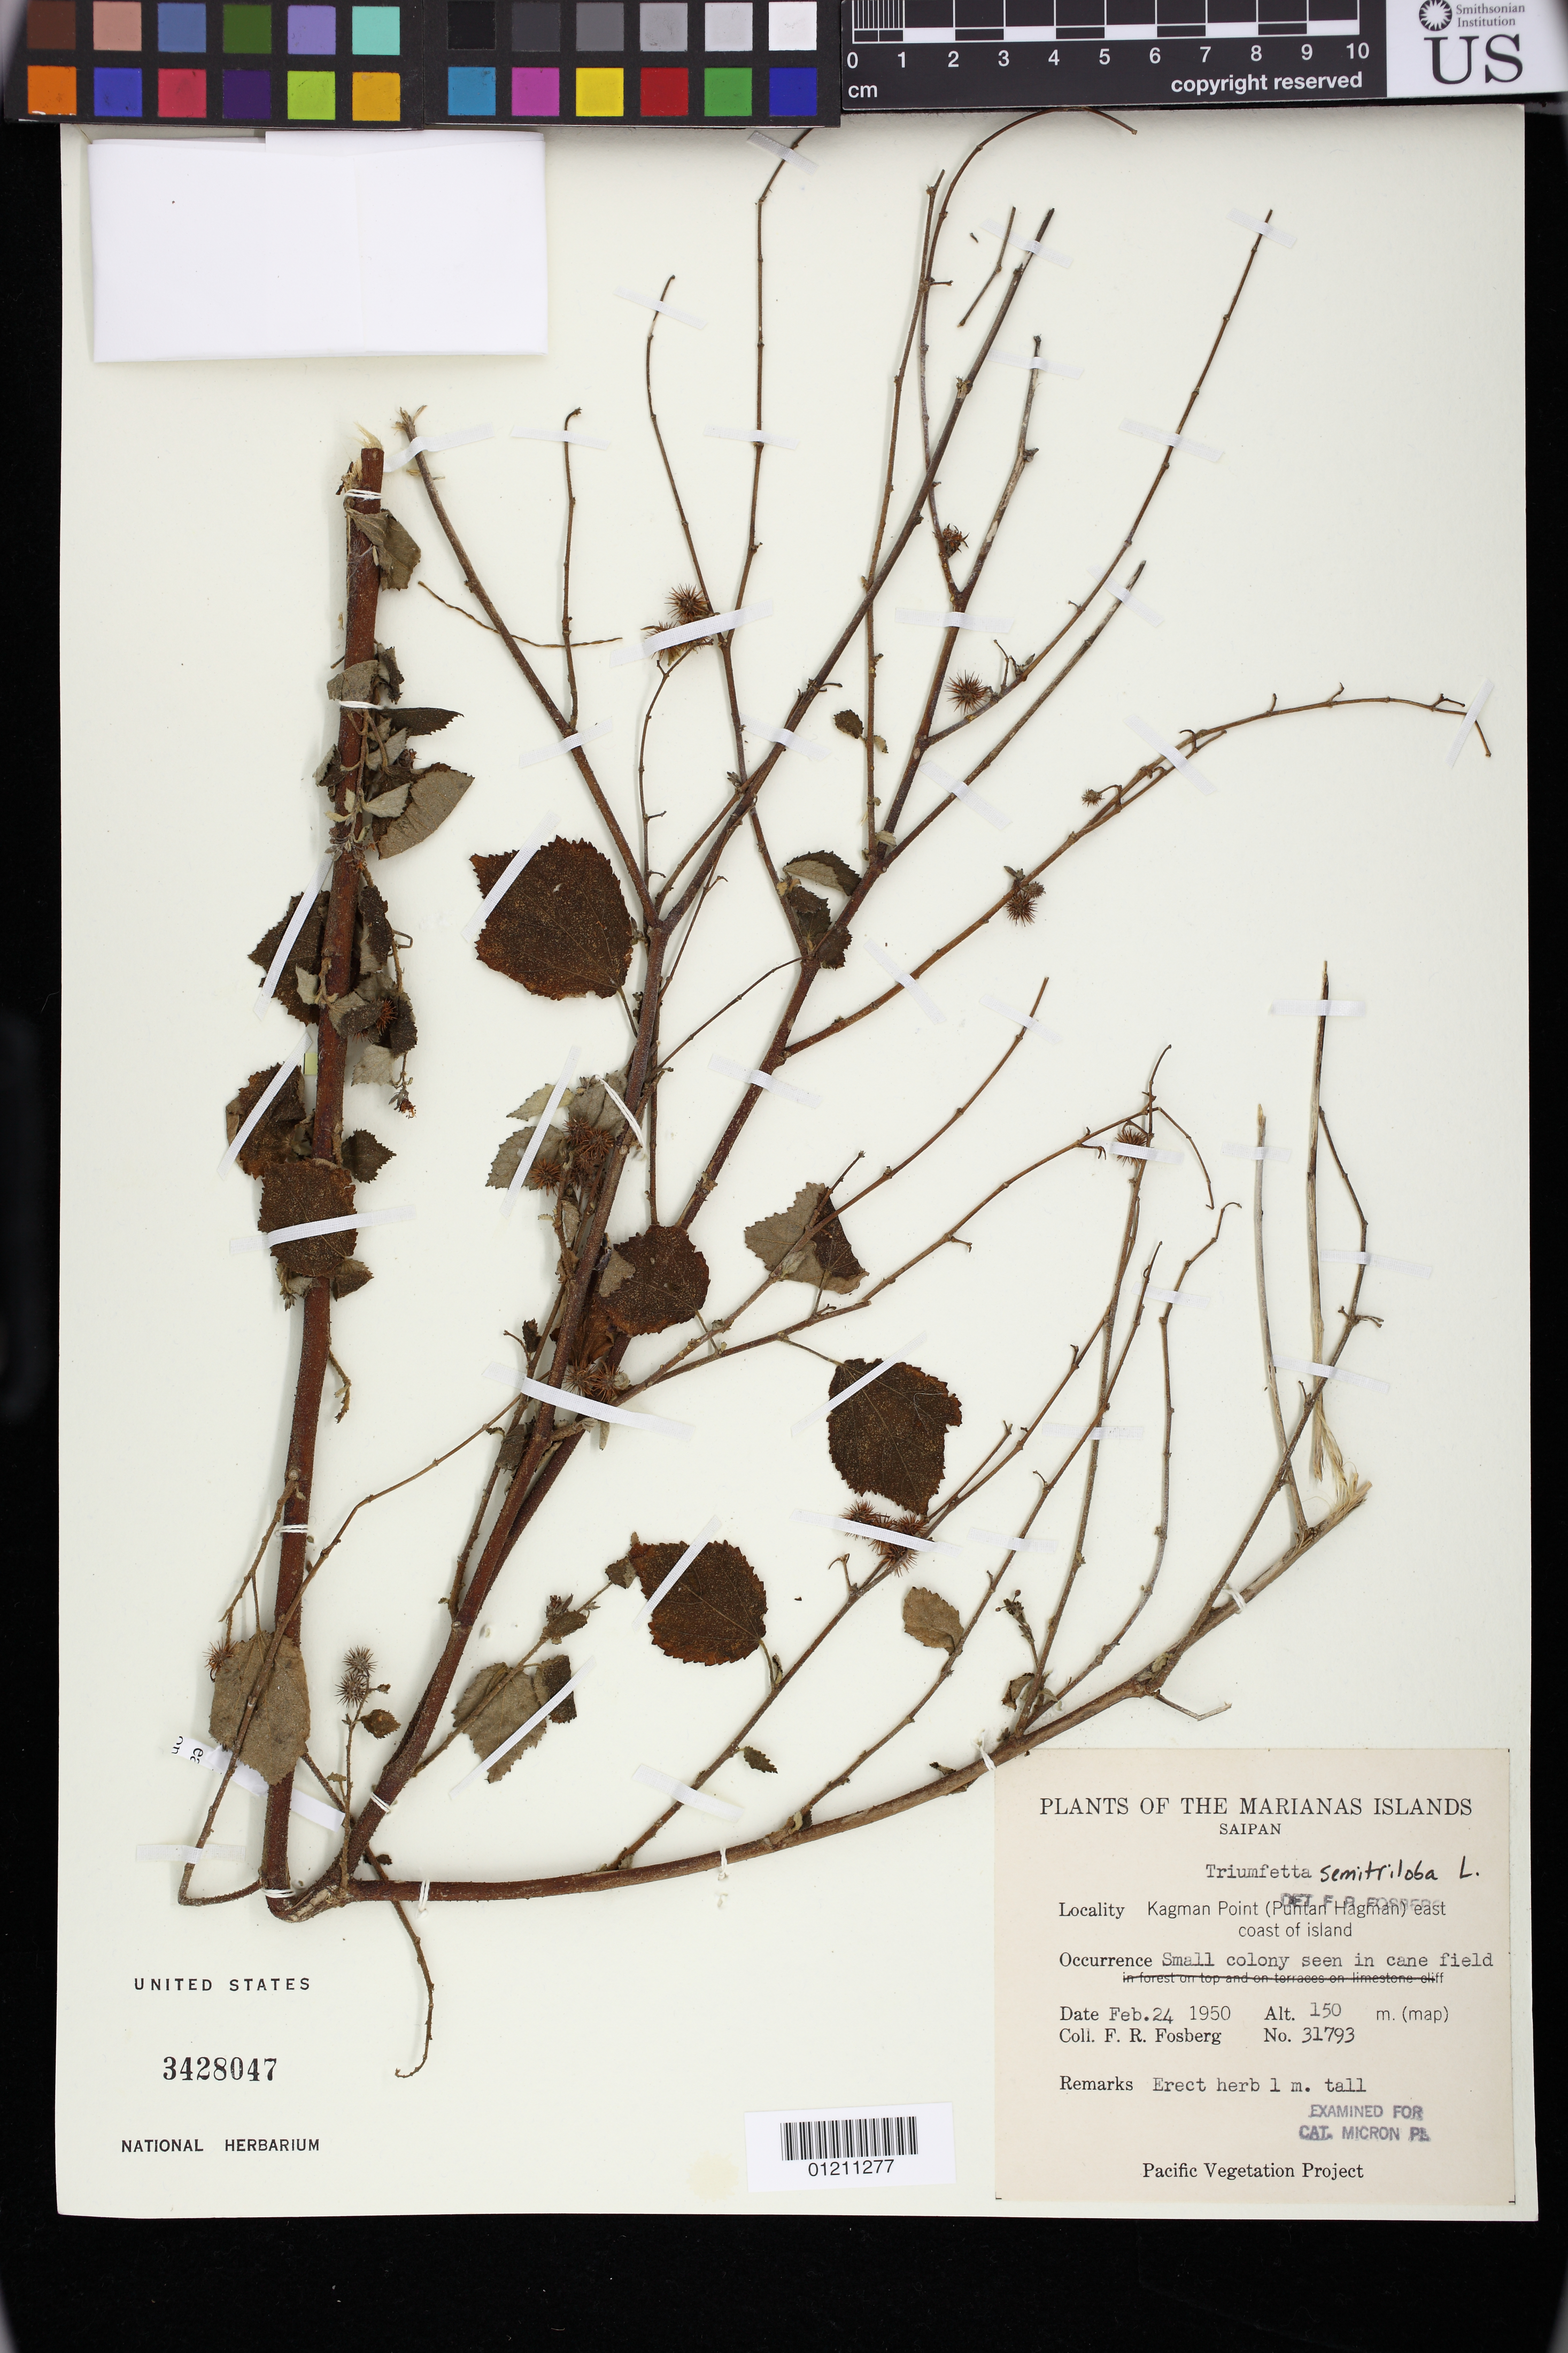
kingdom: Plantae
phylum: Tracheophyta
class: Magnoliopsida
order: Malvales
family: Malvaceae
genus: Triumfetta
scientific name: Triumfetta rhomboidea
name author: Jacq.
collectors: F. R. Fosberg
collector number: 31793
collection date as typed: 24 Feb 1950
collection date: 1950-02-24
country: Northern Mariana Islands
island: Saipan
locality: Marianas Islands, Saipan: Kagman Point (Puntan Hagman) east coast of island.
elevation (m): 150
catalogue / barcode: US 3428047